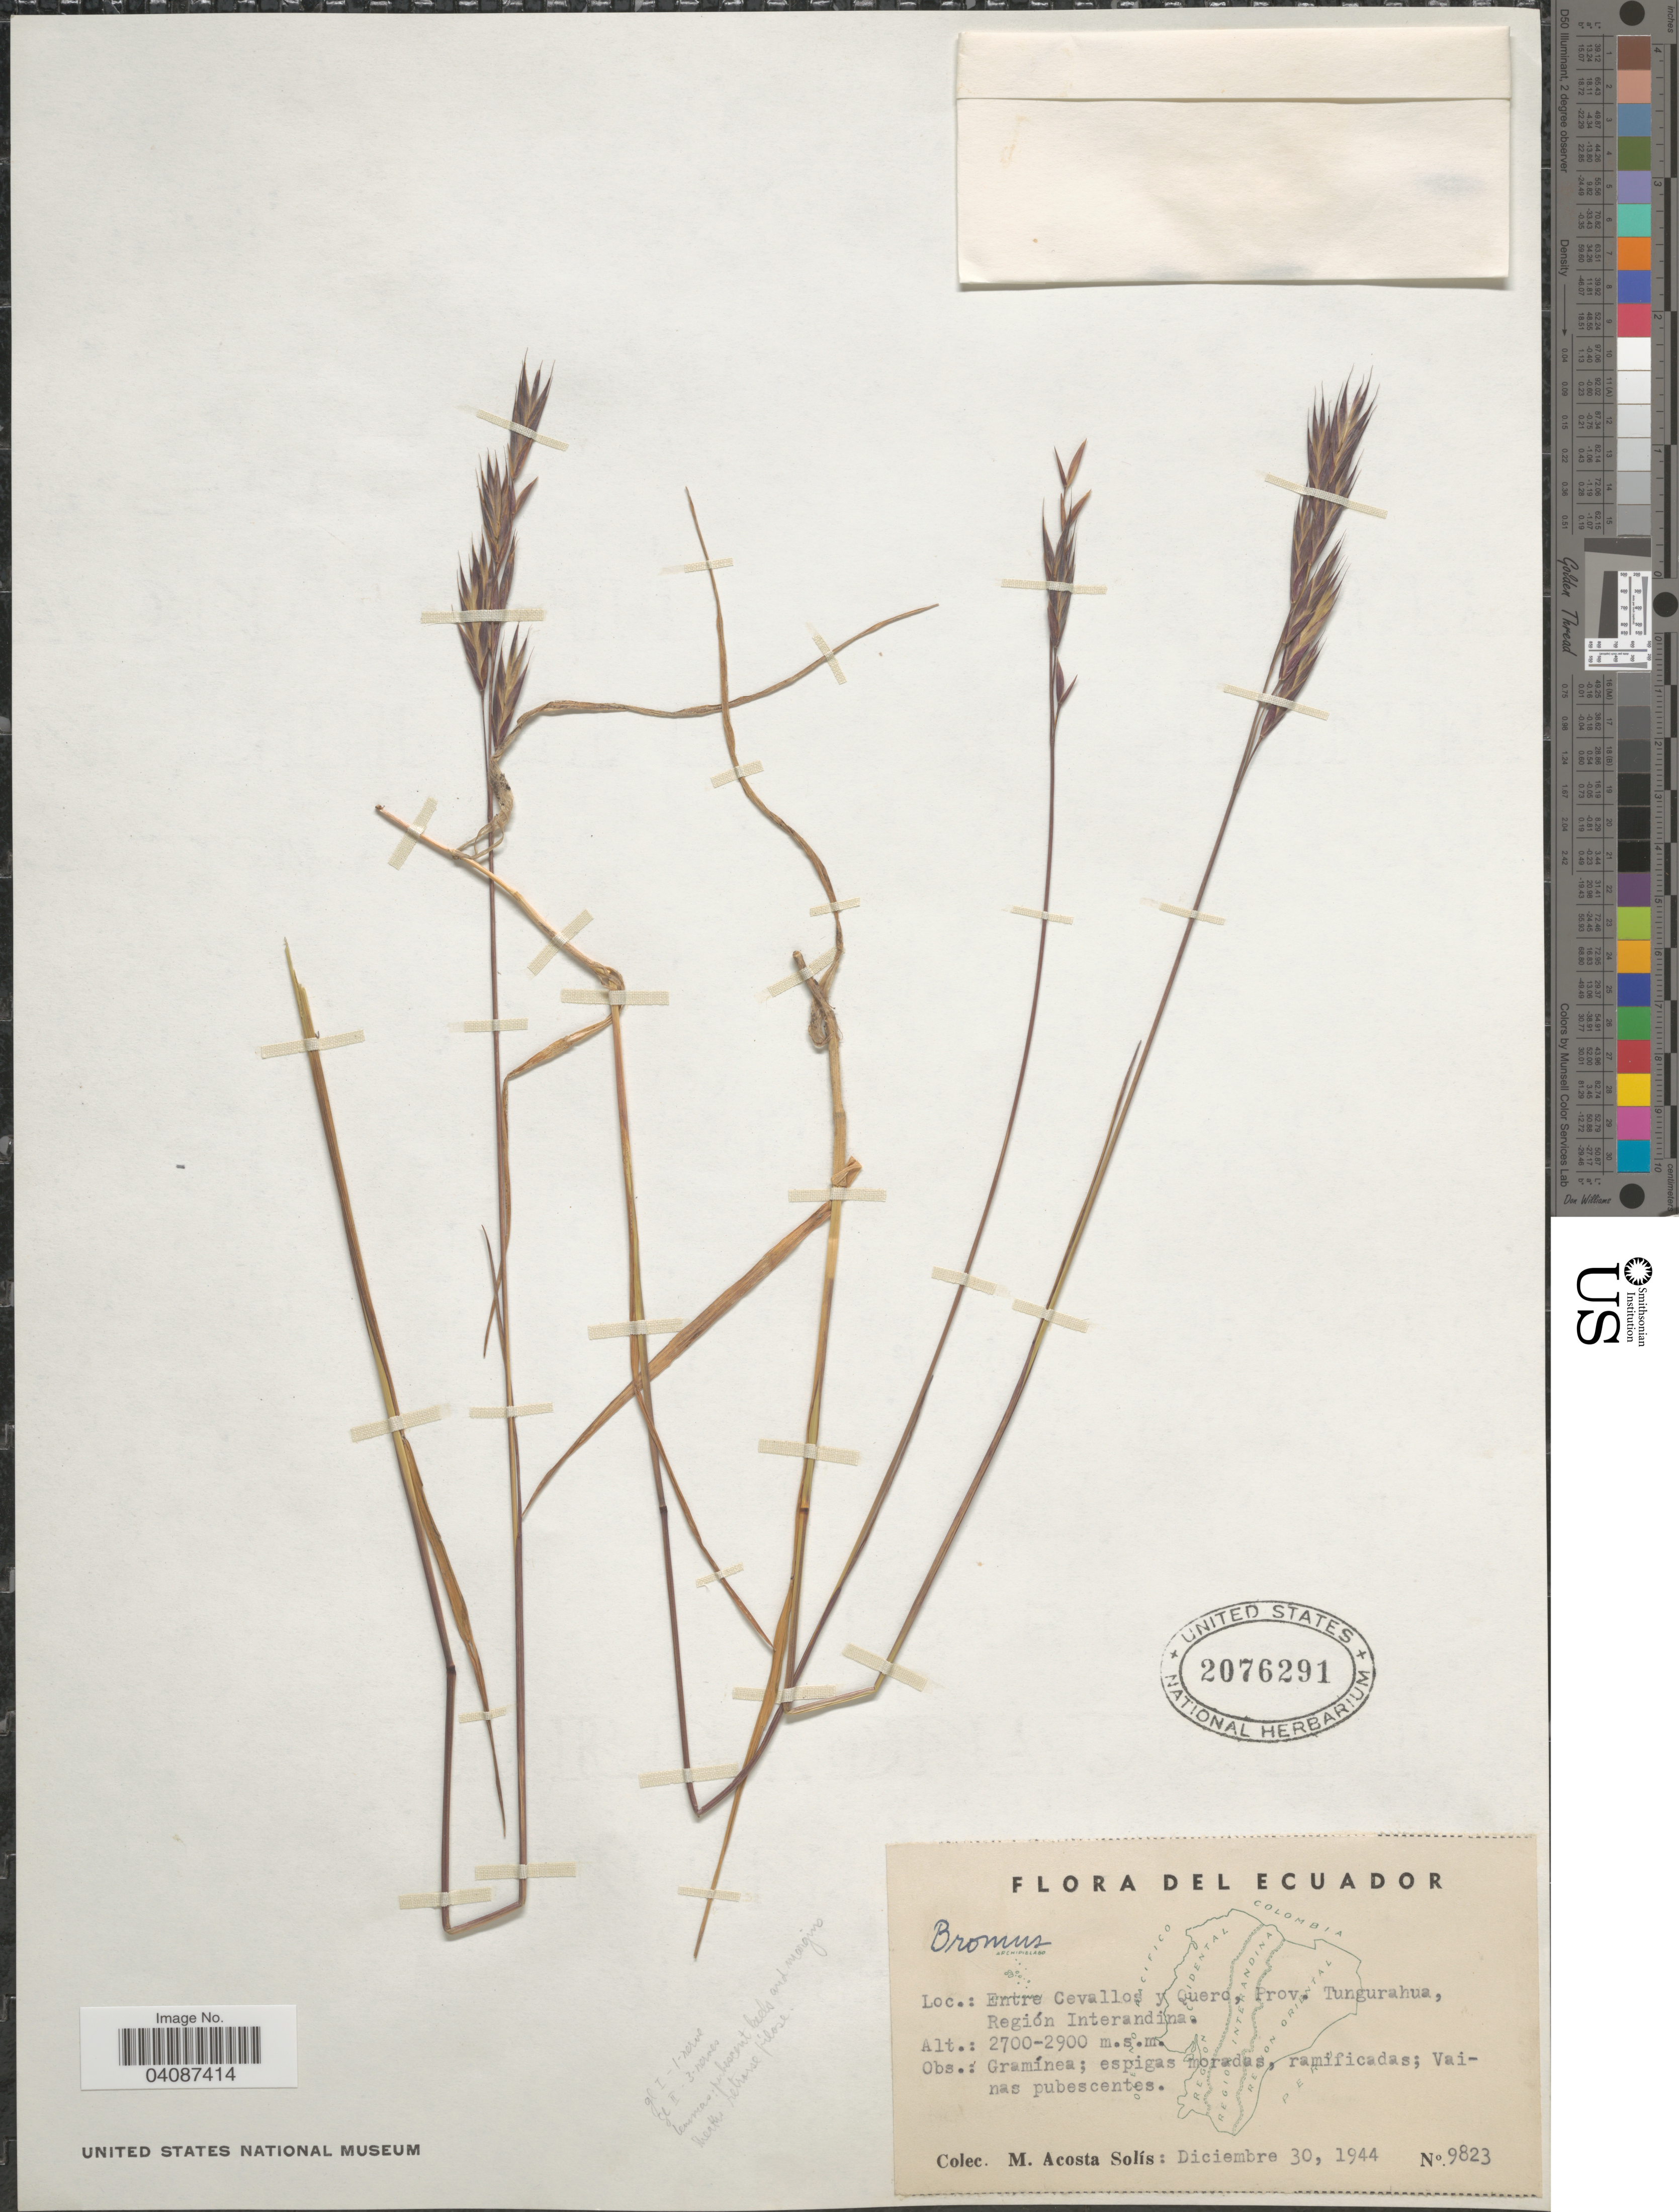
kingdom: Plantae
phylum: Tracheophyta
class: Liliopsida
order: Poales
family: Poaceae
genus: Bromus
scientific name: Bromus sp.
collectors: M. Acosta Solis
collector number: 9823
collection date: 1944-12-30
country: Ecuador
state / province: Tungurahua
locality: Entre Cevallos y Quero, Región Interandina.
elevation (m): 2700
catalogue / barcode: US 2076291